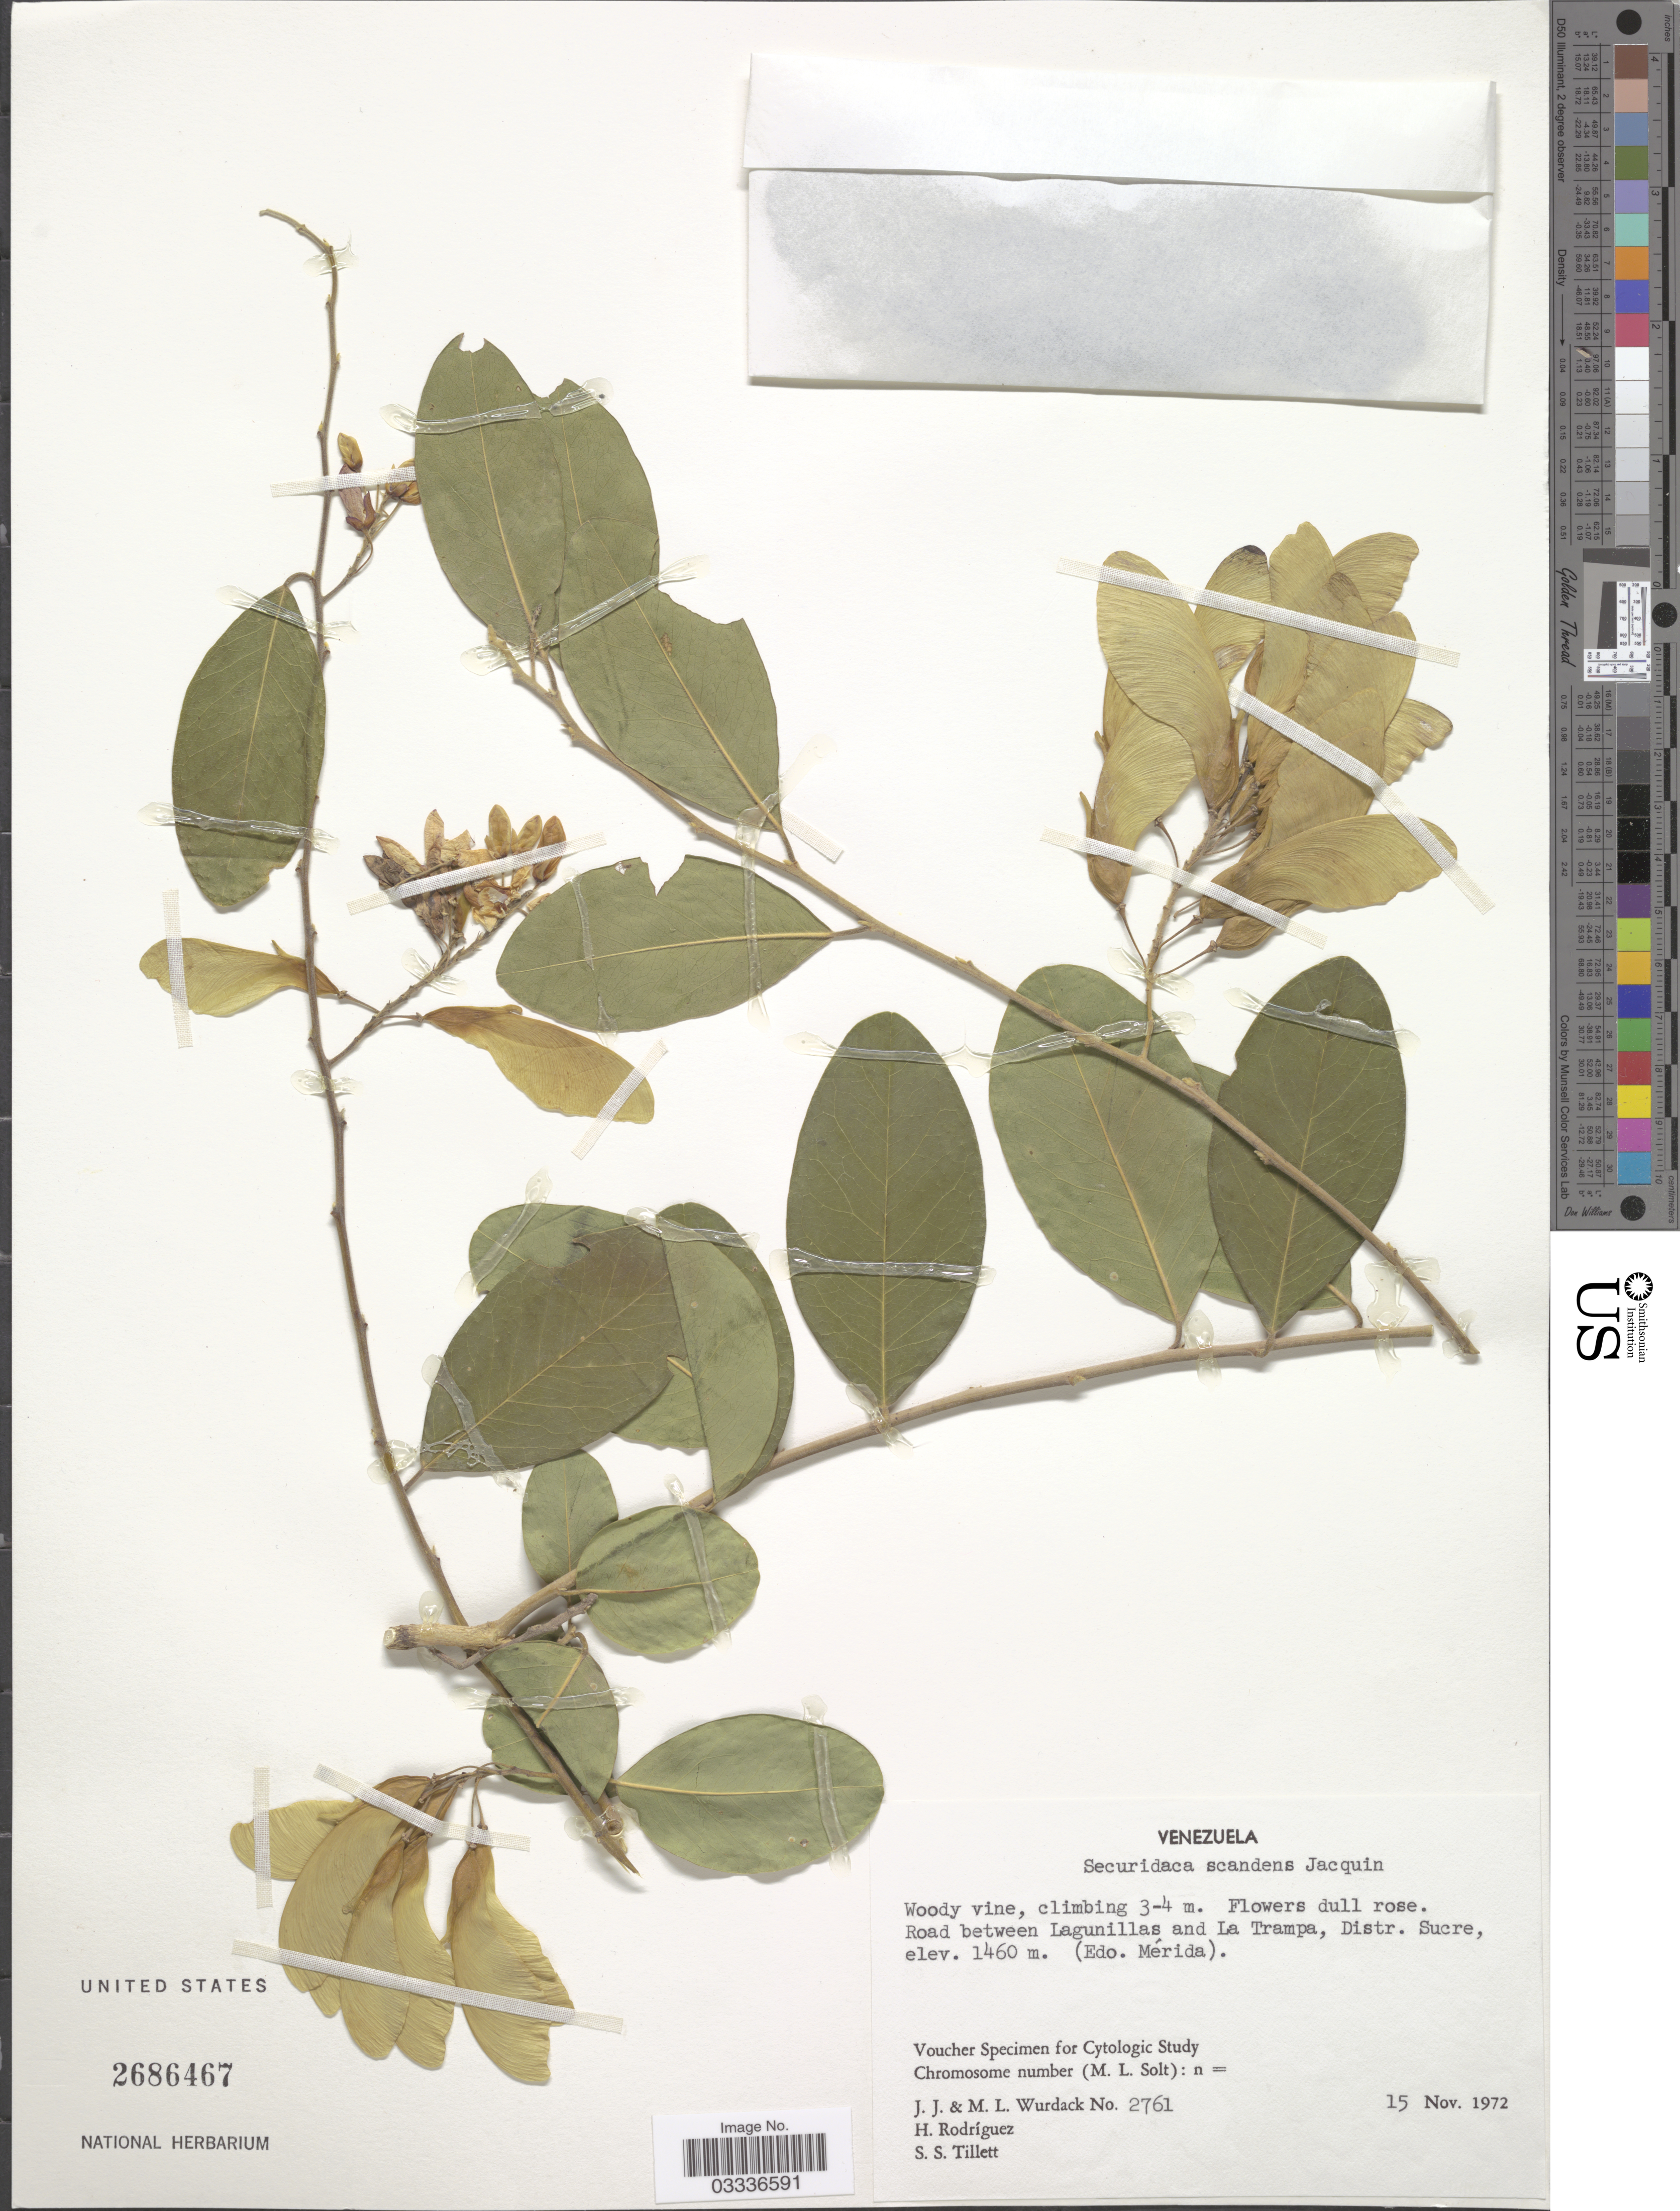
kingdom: Plantae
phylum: Tracheophyta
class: Magnoliopsida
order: Fabales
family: Polygalaceae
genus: Securidaca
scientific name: Securidaca scandens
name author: Jacq.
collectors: J. J. Wurdack, M. L. Wurdack, H. Rodríguez & S. S. Tillett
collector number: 2761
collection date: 1972-11-15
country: Venezuela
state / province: Mérida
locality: Road between Lagunillas and La Trampa, Distr. Sucre.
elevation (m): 1460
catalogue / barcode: US 2686467